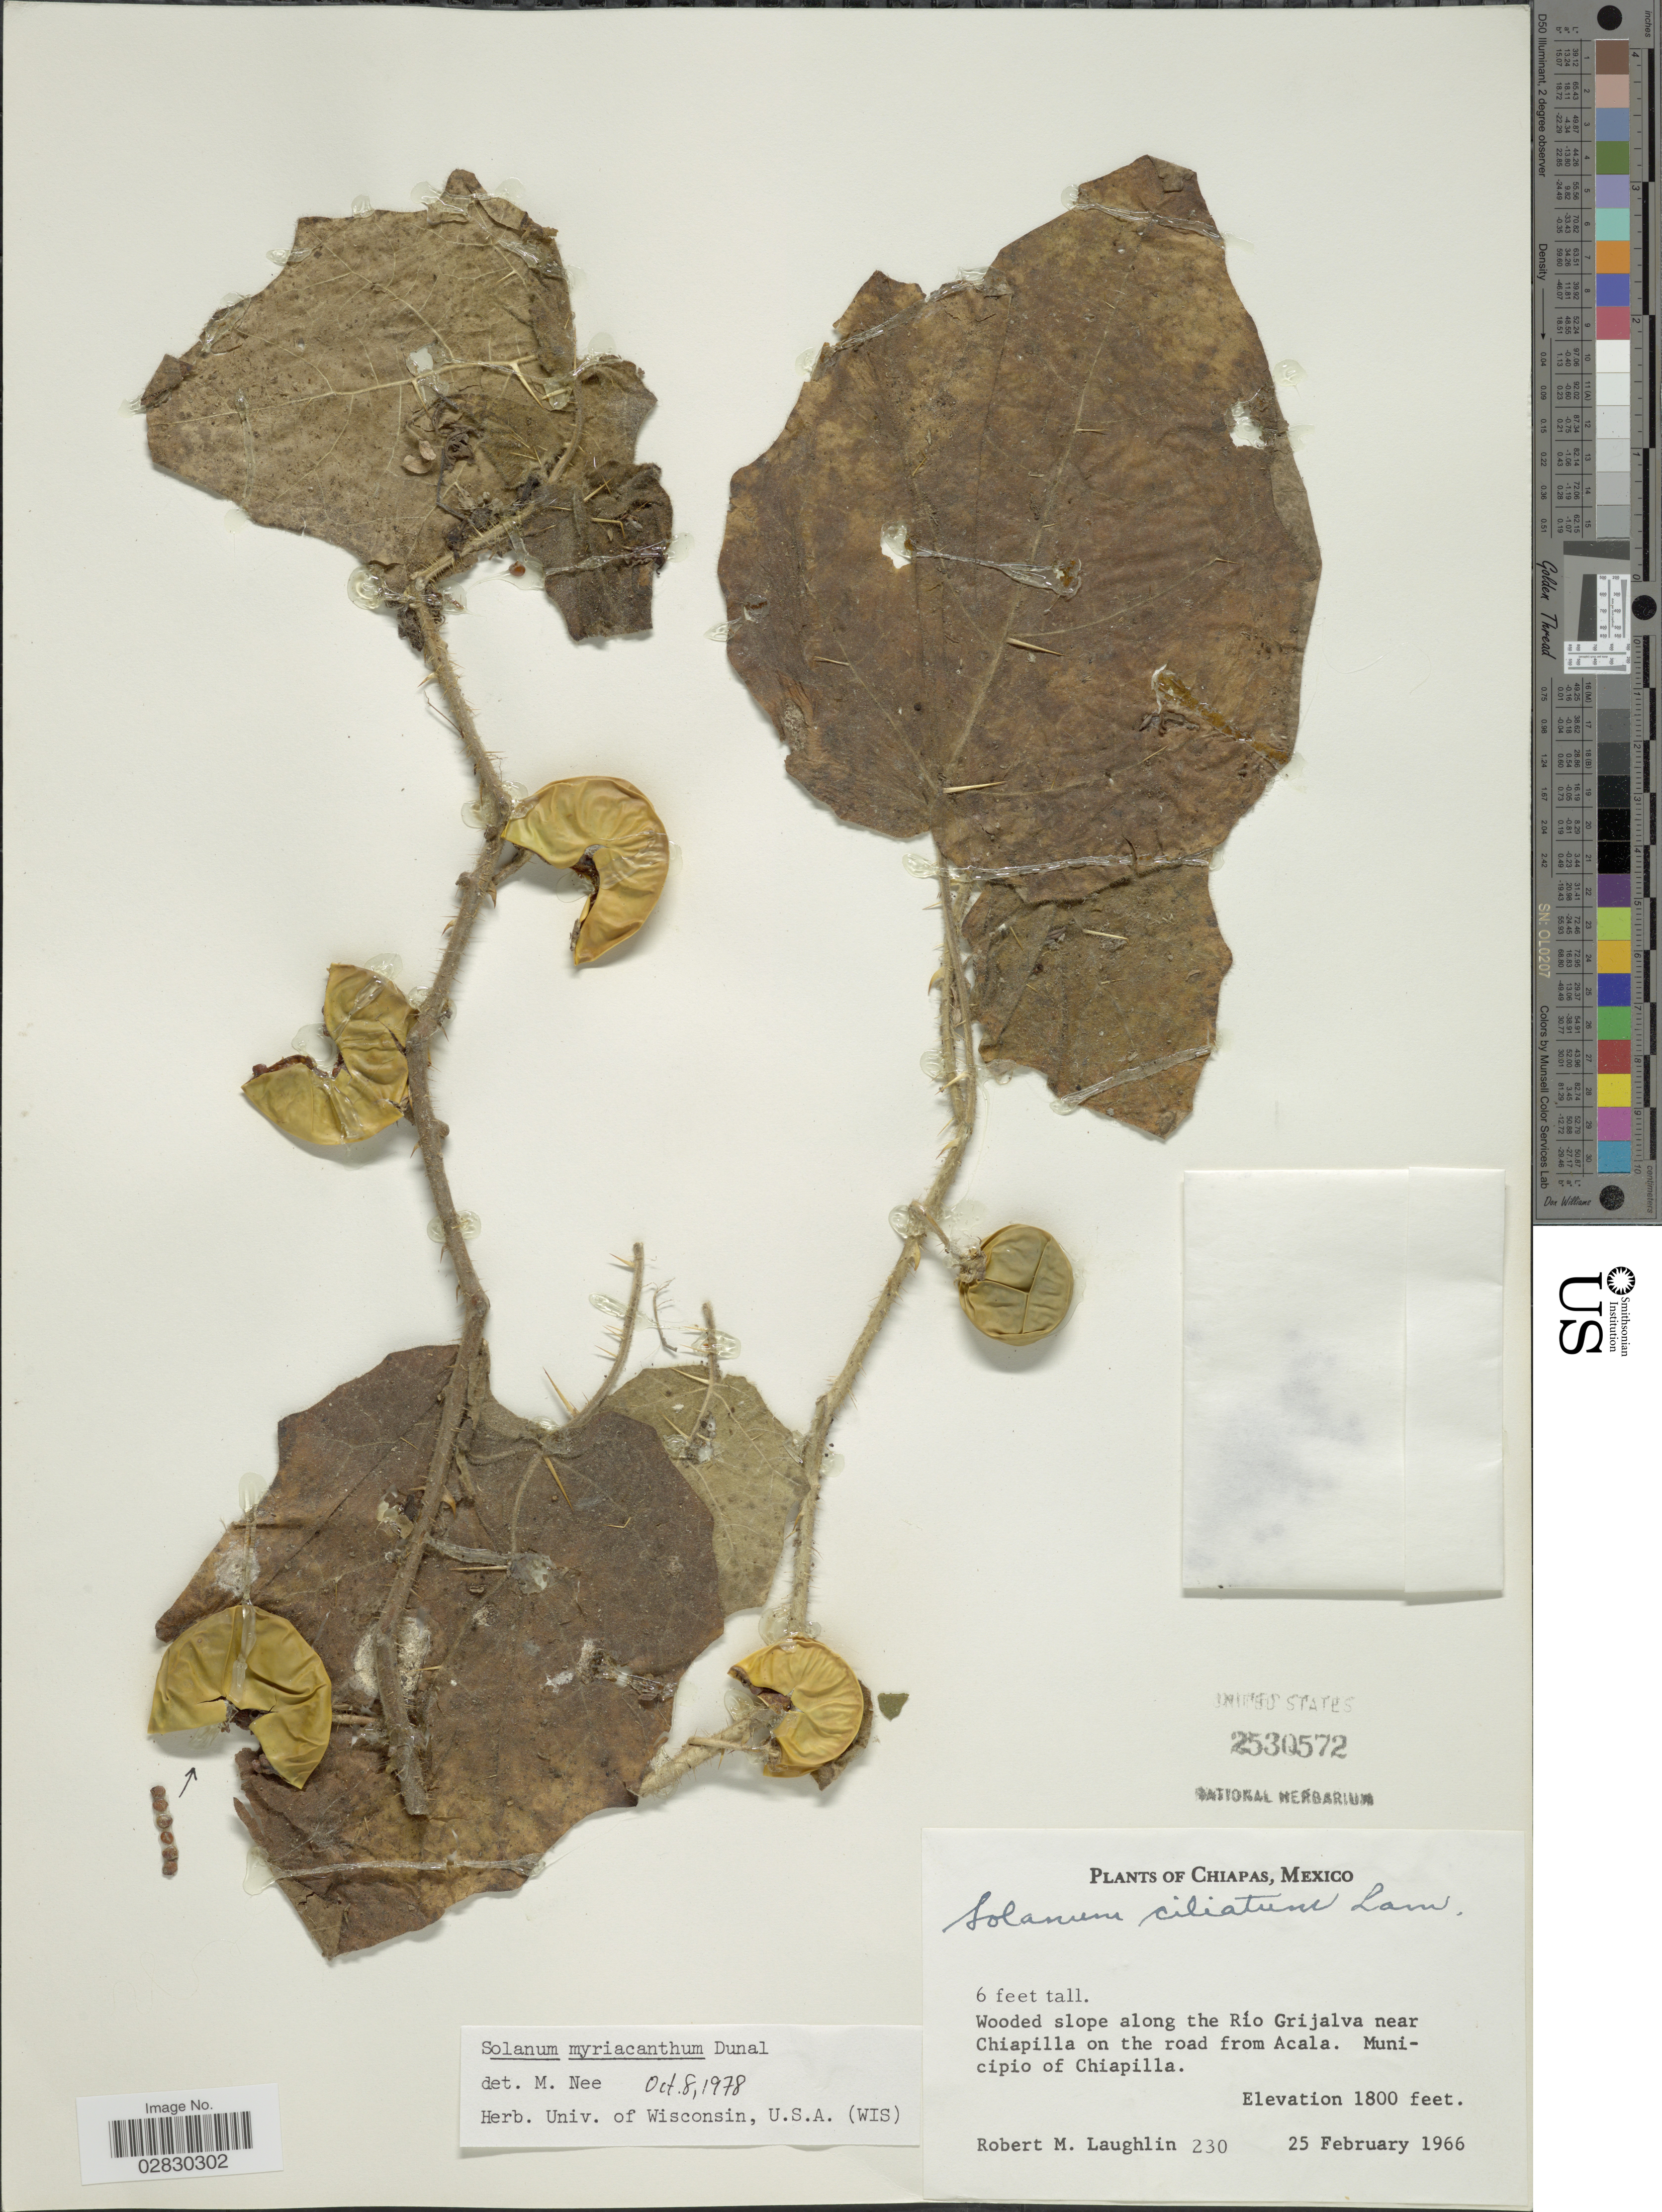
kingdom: Plantae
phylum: Tracheophyta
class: Magnoliopsida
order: Solanales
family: Solanaceae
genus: Solanum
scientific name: Solanum myriacanthum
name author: Dunal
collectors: R. M. Laughlin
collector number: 230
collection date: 1966-02-25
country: Mexico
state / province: Chiapas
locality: Wooded slope along the Río Grijalva near Chiapilla on the road from Acala. Municipio of Chiapilla.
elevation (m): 549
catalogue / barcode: US 2530572